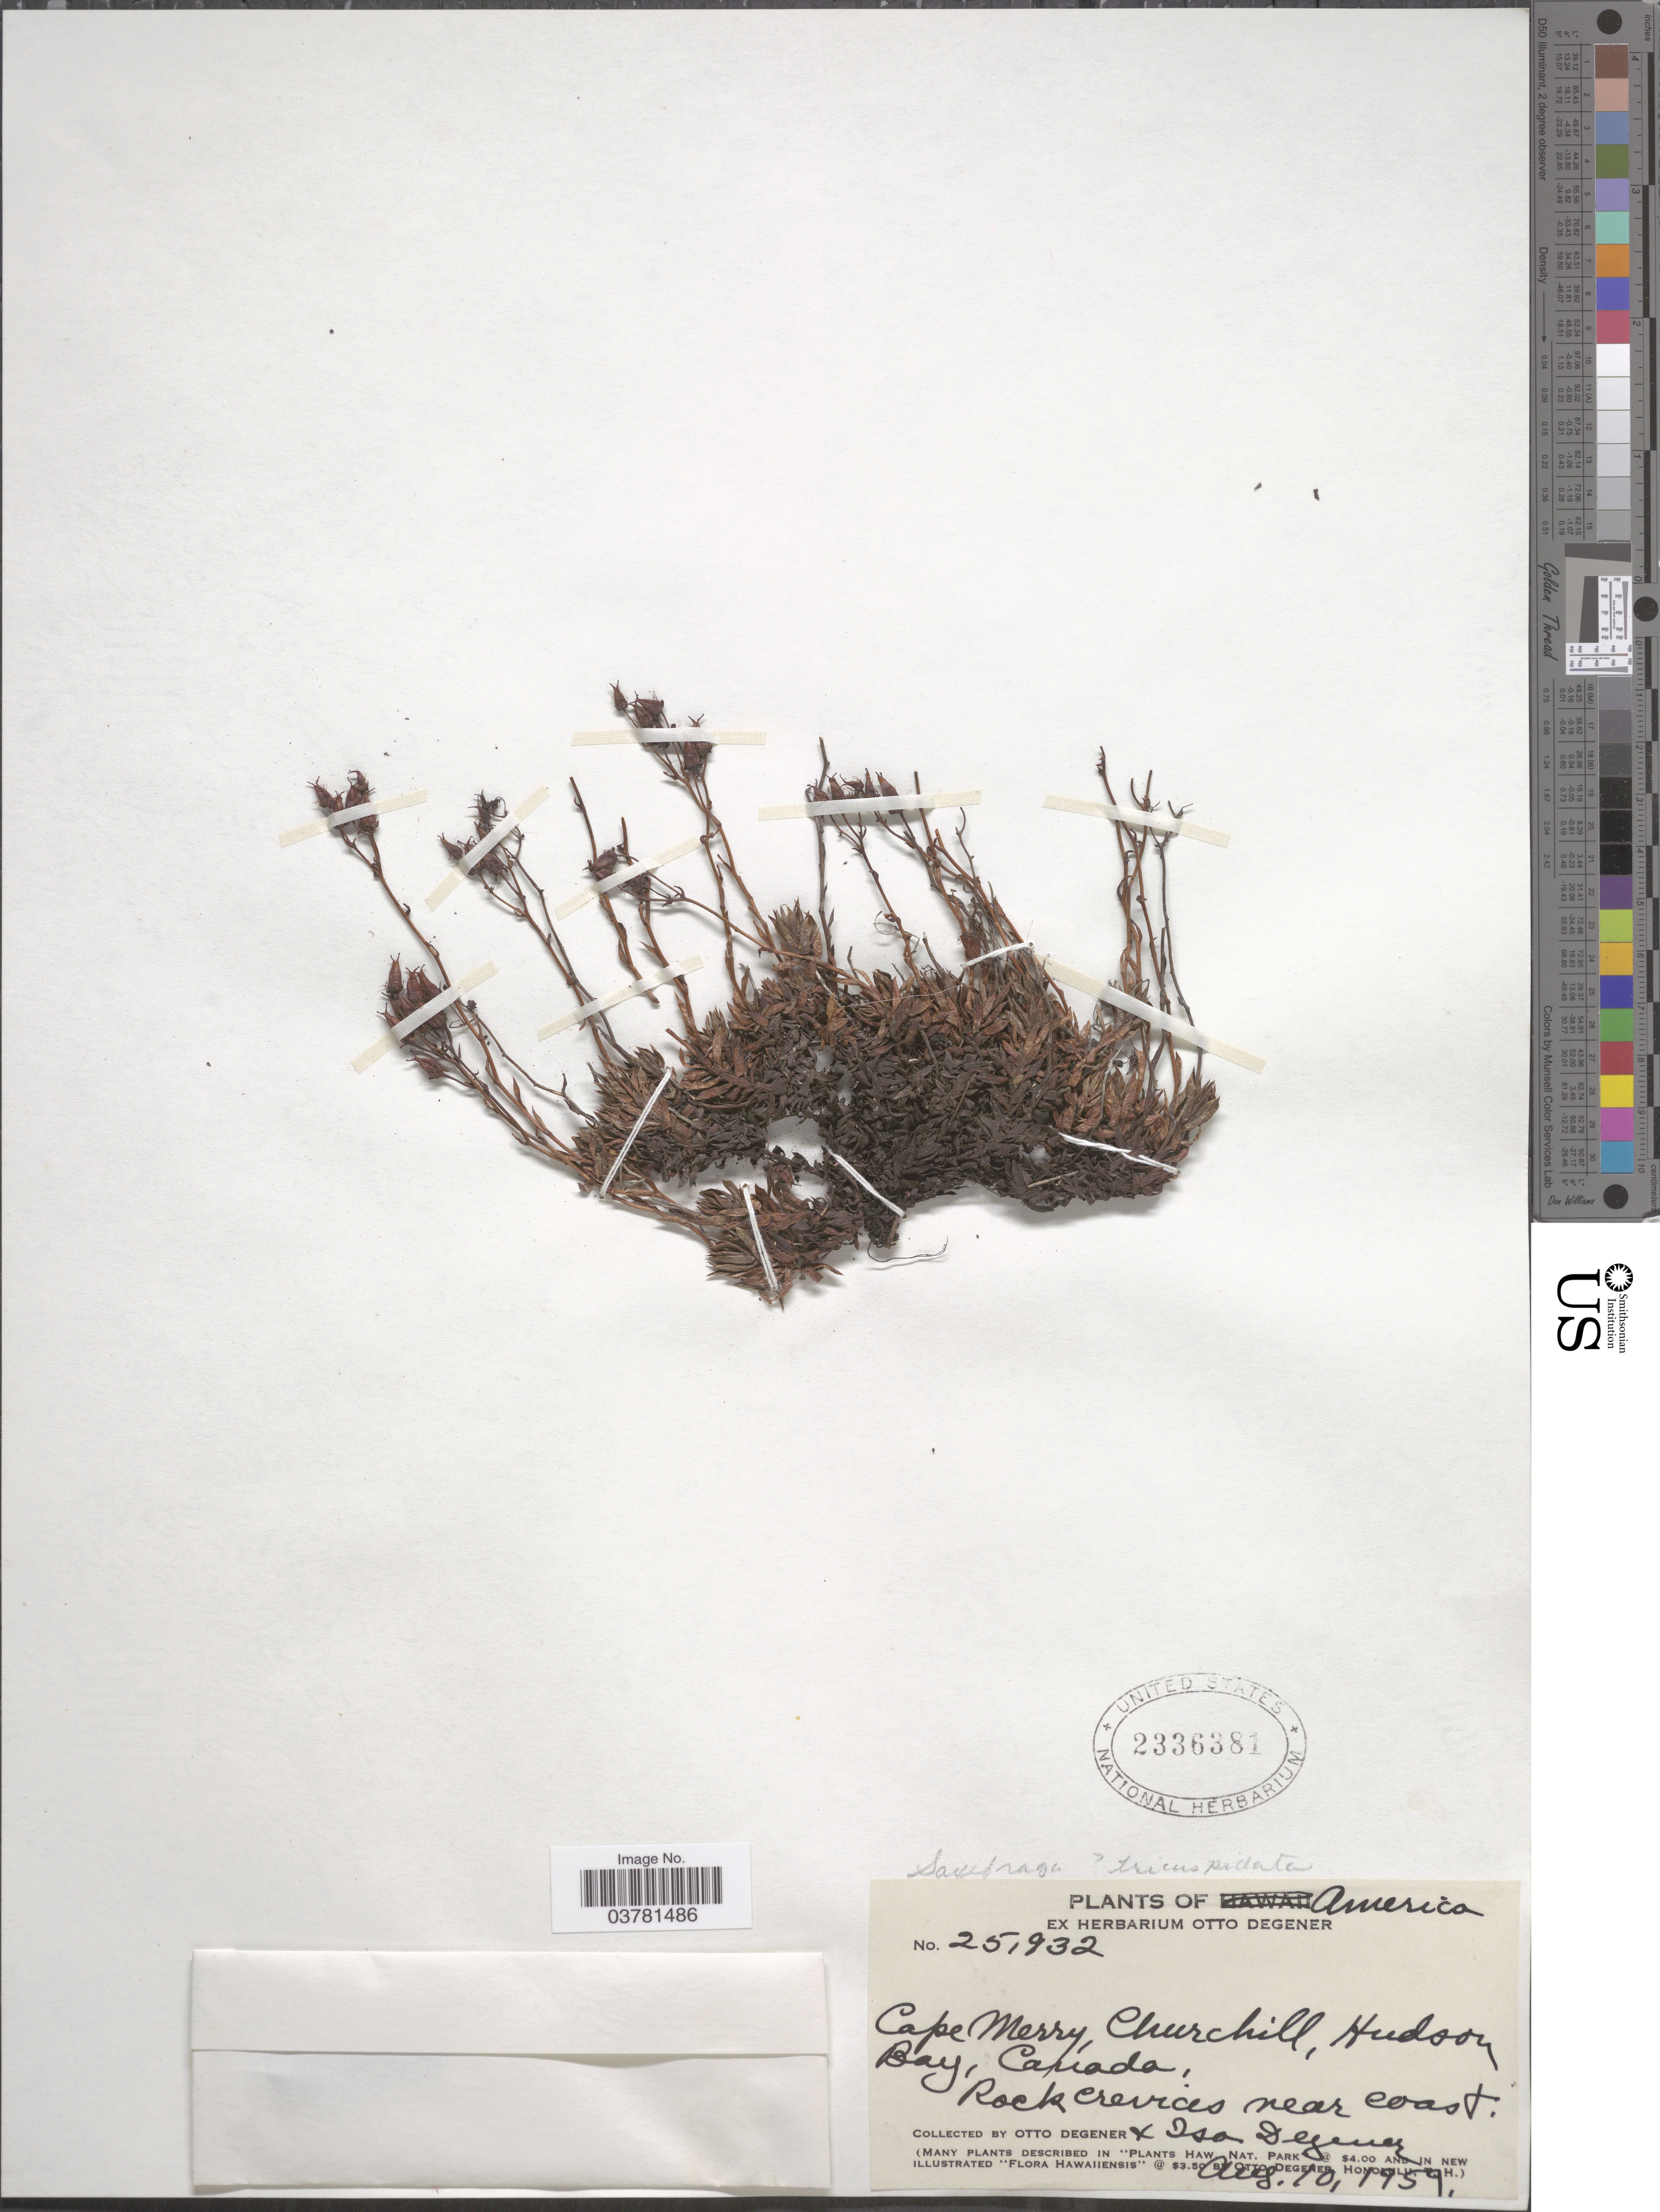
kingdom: Plantae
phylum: Tracheophyta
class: Magnoliopsida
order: Saxifragales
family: Saxifragaceae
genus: Saxifraga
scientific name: Saxifraga tricuspidata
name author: Rottb.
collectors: O. Degener & I. Degener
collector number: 25932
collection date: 1959-08-10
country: Canada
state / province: Manitoba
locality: Cape Merry, Churchill, Hudson Bay. Rock crevices near coast.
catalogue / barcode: US 2336381